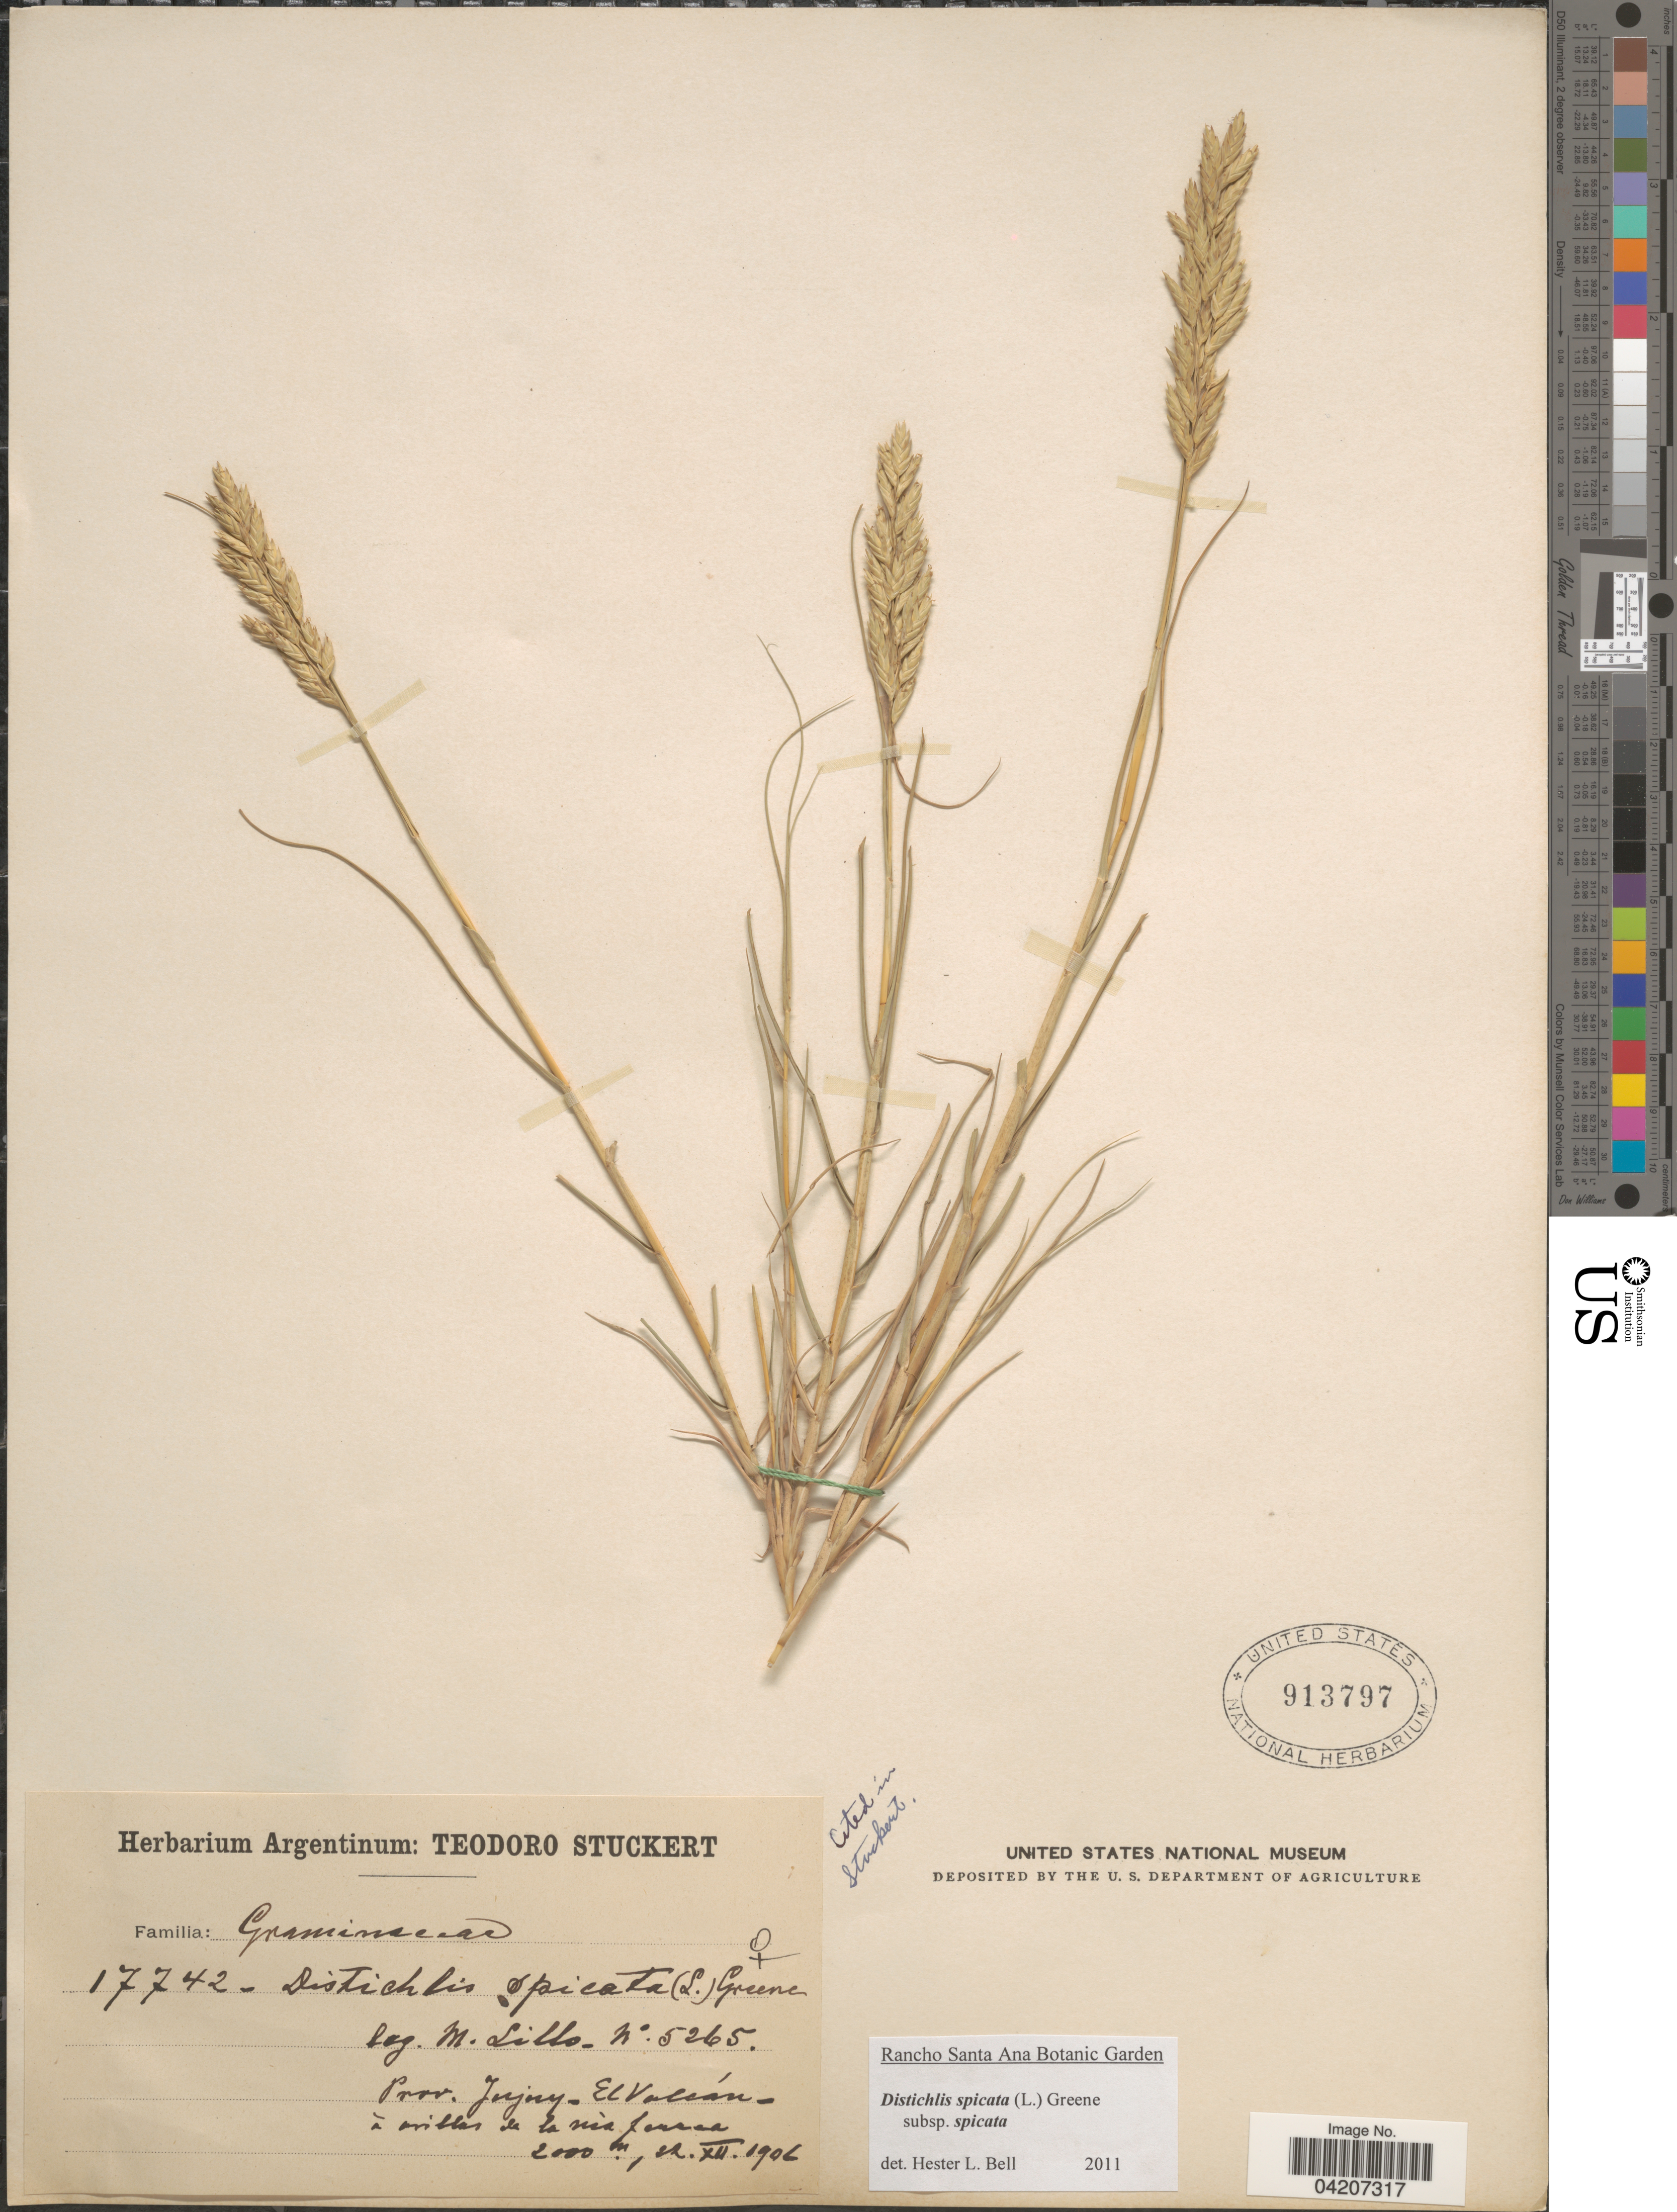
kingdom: Plantae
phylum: Tracheophyta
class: Liliopsida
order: Poales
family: Poaceae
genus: Distichlis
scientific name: Distichlis spicata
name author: (L.) Greene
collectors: M. Lillo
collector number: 5265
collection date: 1906-12-22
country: Argentina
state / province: Jujuy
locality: El Volcán.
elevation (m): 2000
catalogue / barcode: US 913797